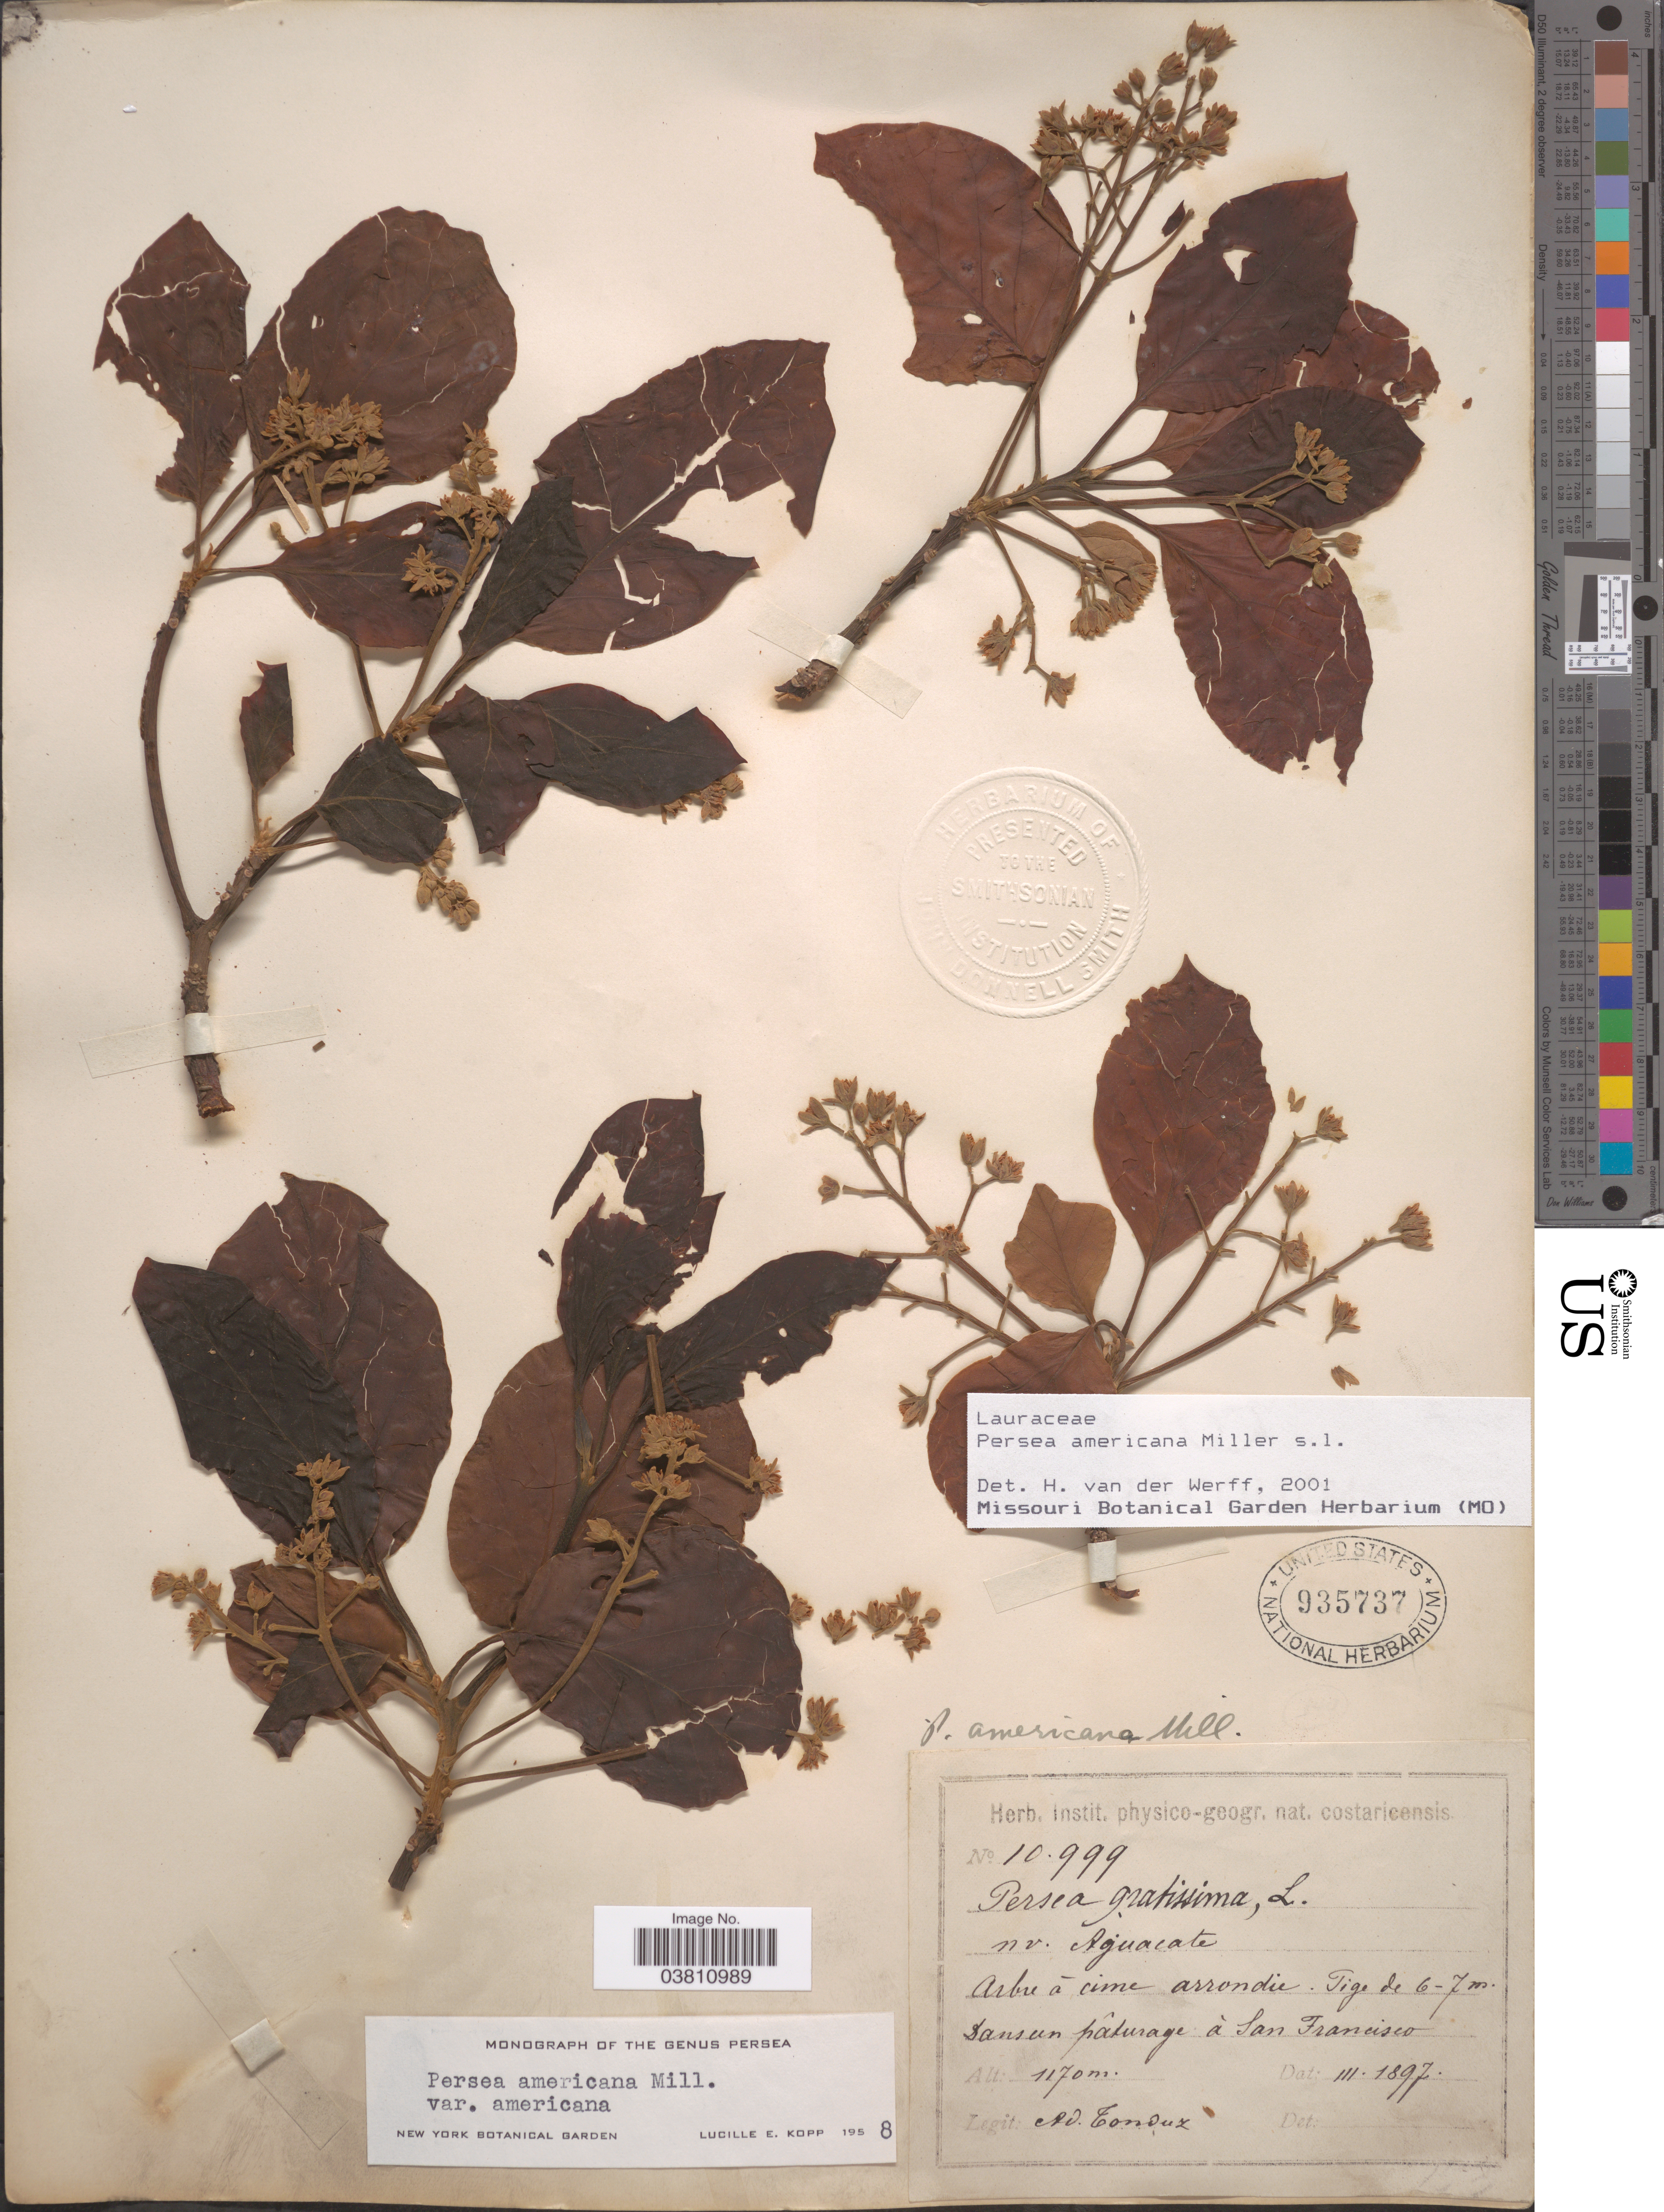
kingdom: Plantae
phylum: Tracheophyta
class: Magnoliopsida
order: Laurales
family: Lauraceae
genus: Persea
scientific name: Persea americana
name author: Mill.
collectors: A. Tonduz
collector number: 10999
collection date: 1897-03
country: Costa Rica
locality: Dans un pâturage á San Francisco.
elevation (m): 1170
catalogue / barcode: US 935737